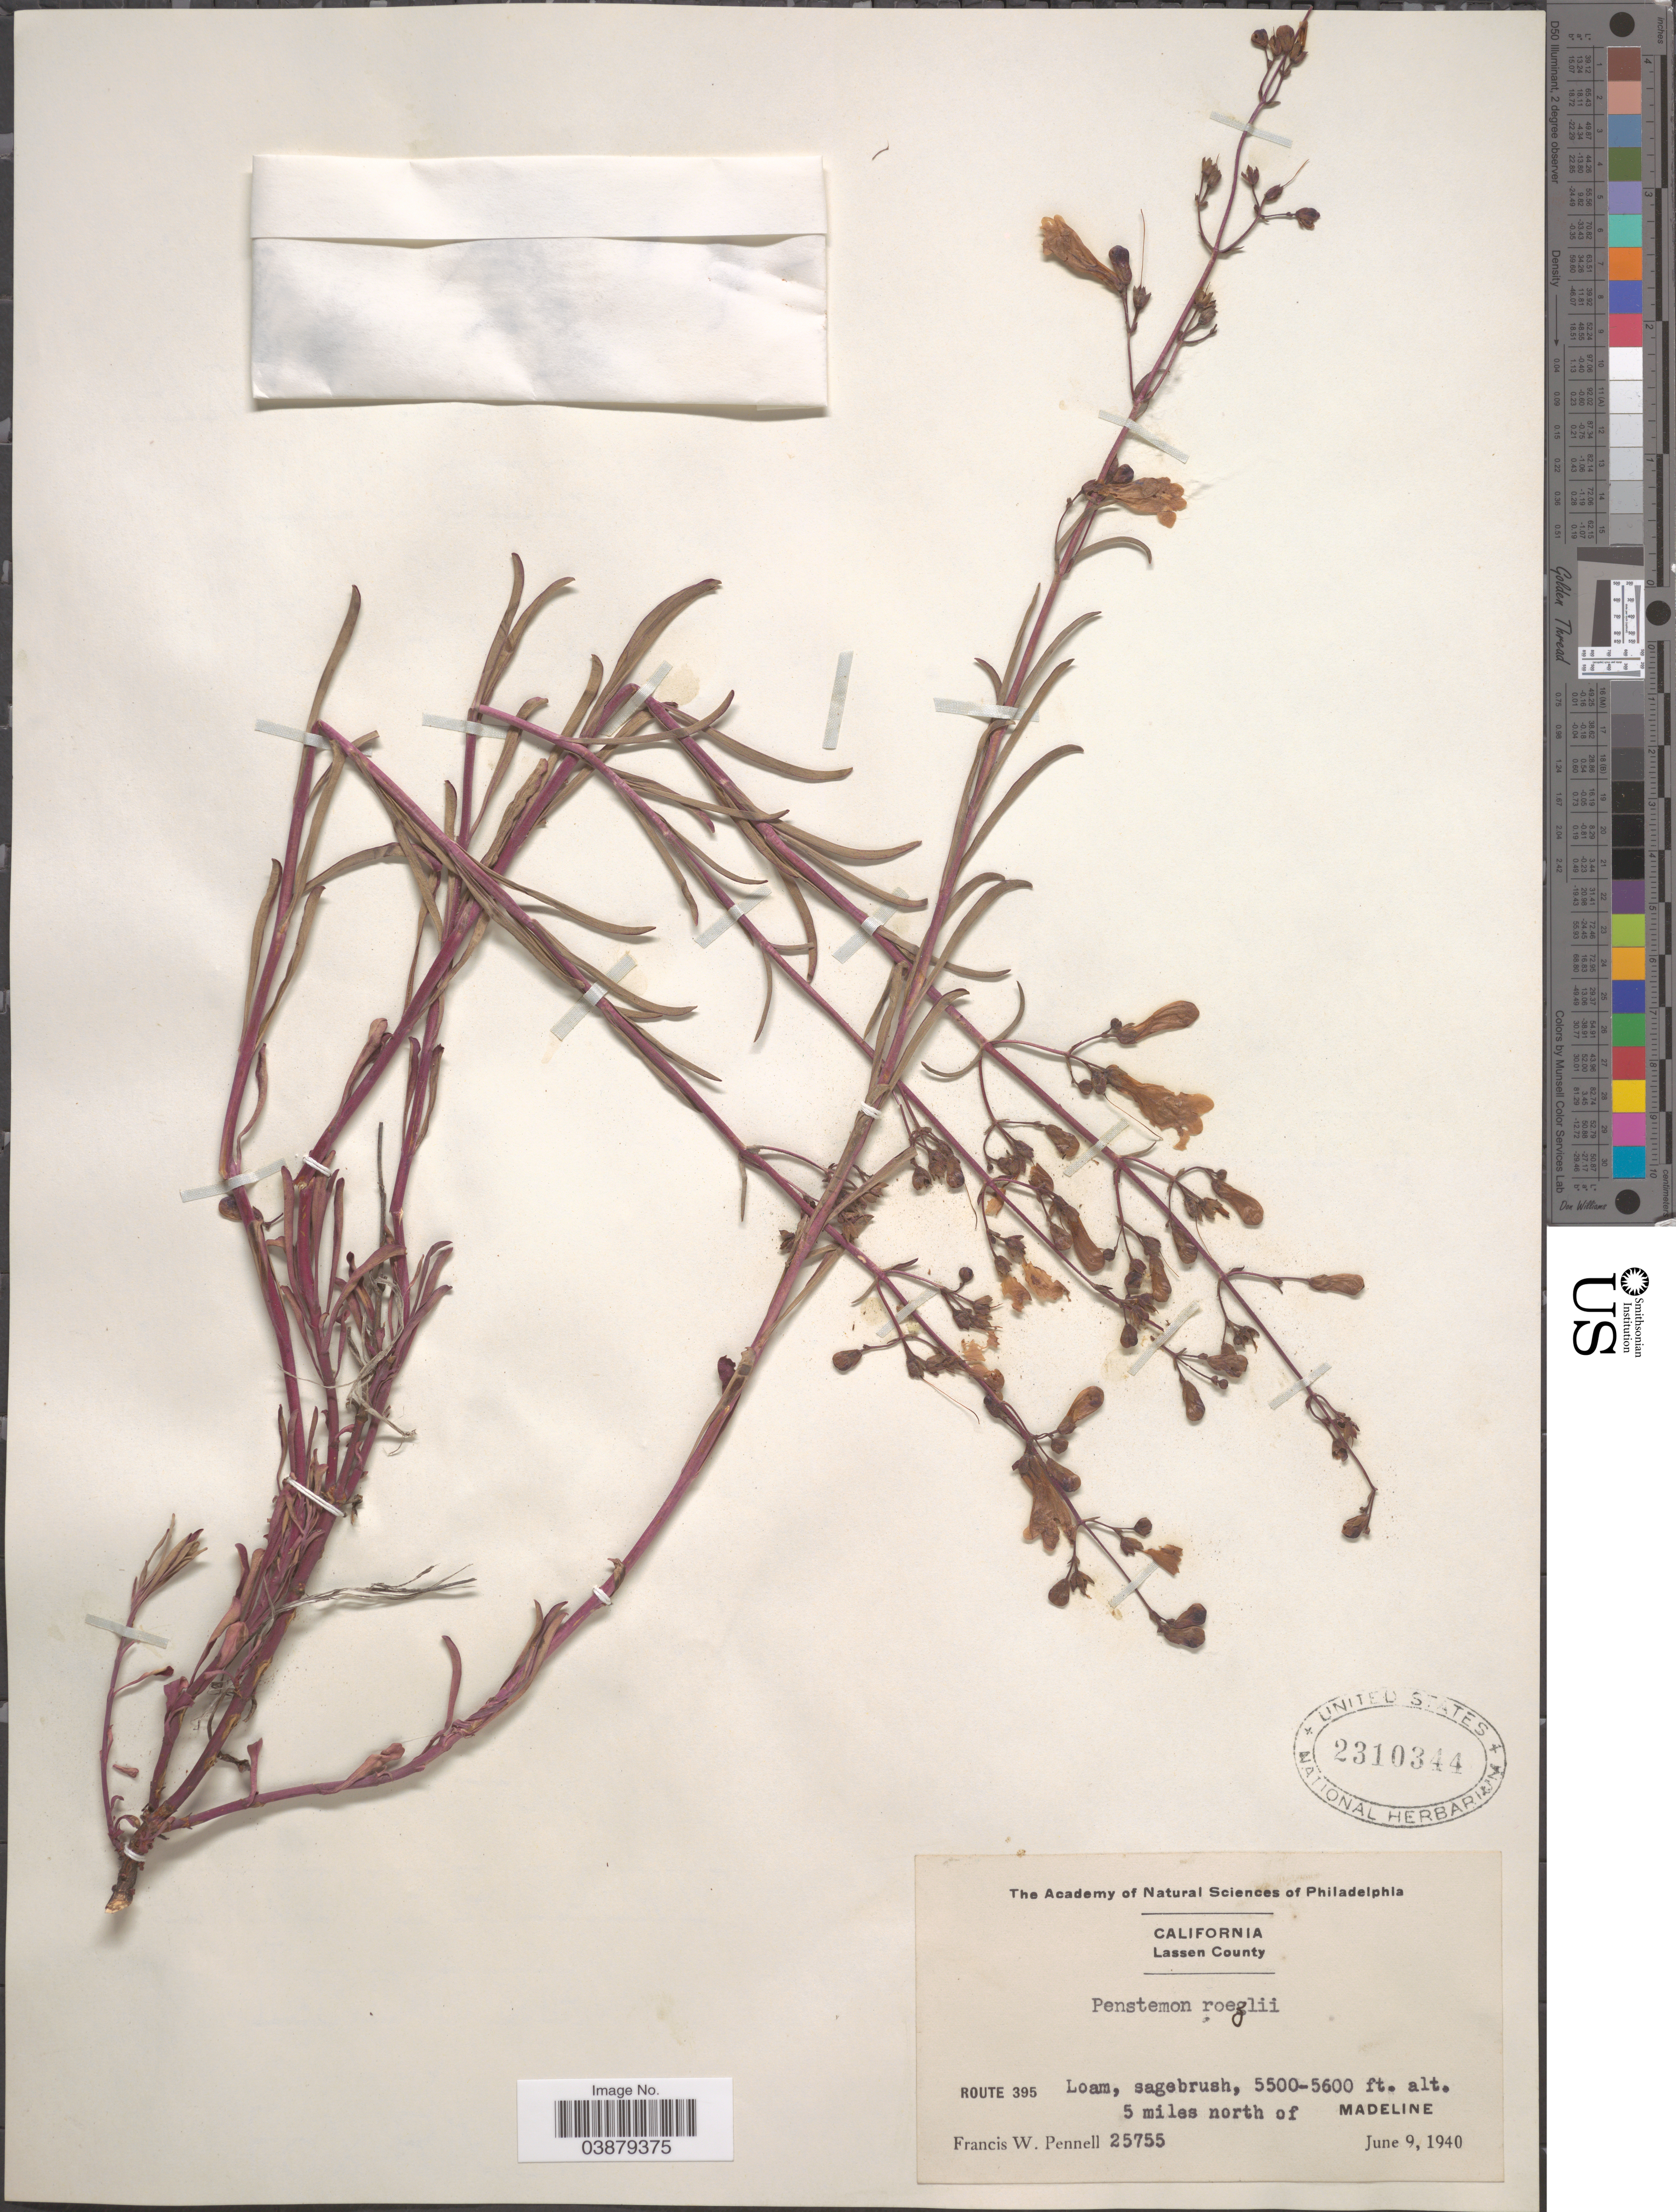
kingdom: Plantae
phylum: Tracheophyta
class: Magnoliopsida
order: Lamiales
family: Plantaginaceae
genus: Penstemon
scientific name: Penstemon sp.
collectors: F. W. Pennell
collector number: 25755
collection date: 1940-06-09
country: United States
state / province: California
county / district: Lassen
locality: Lassen County. Route 395. 5 miles north of Madeline.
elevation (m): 1676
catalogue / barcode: US 2310344